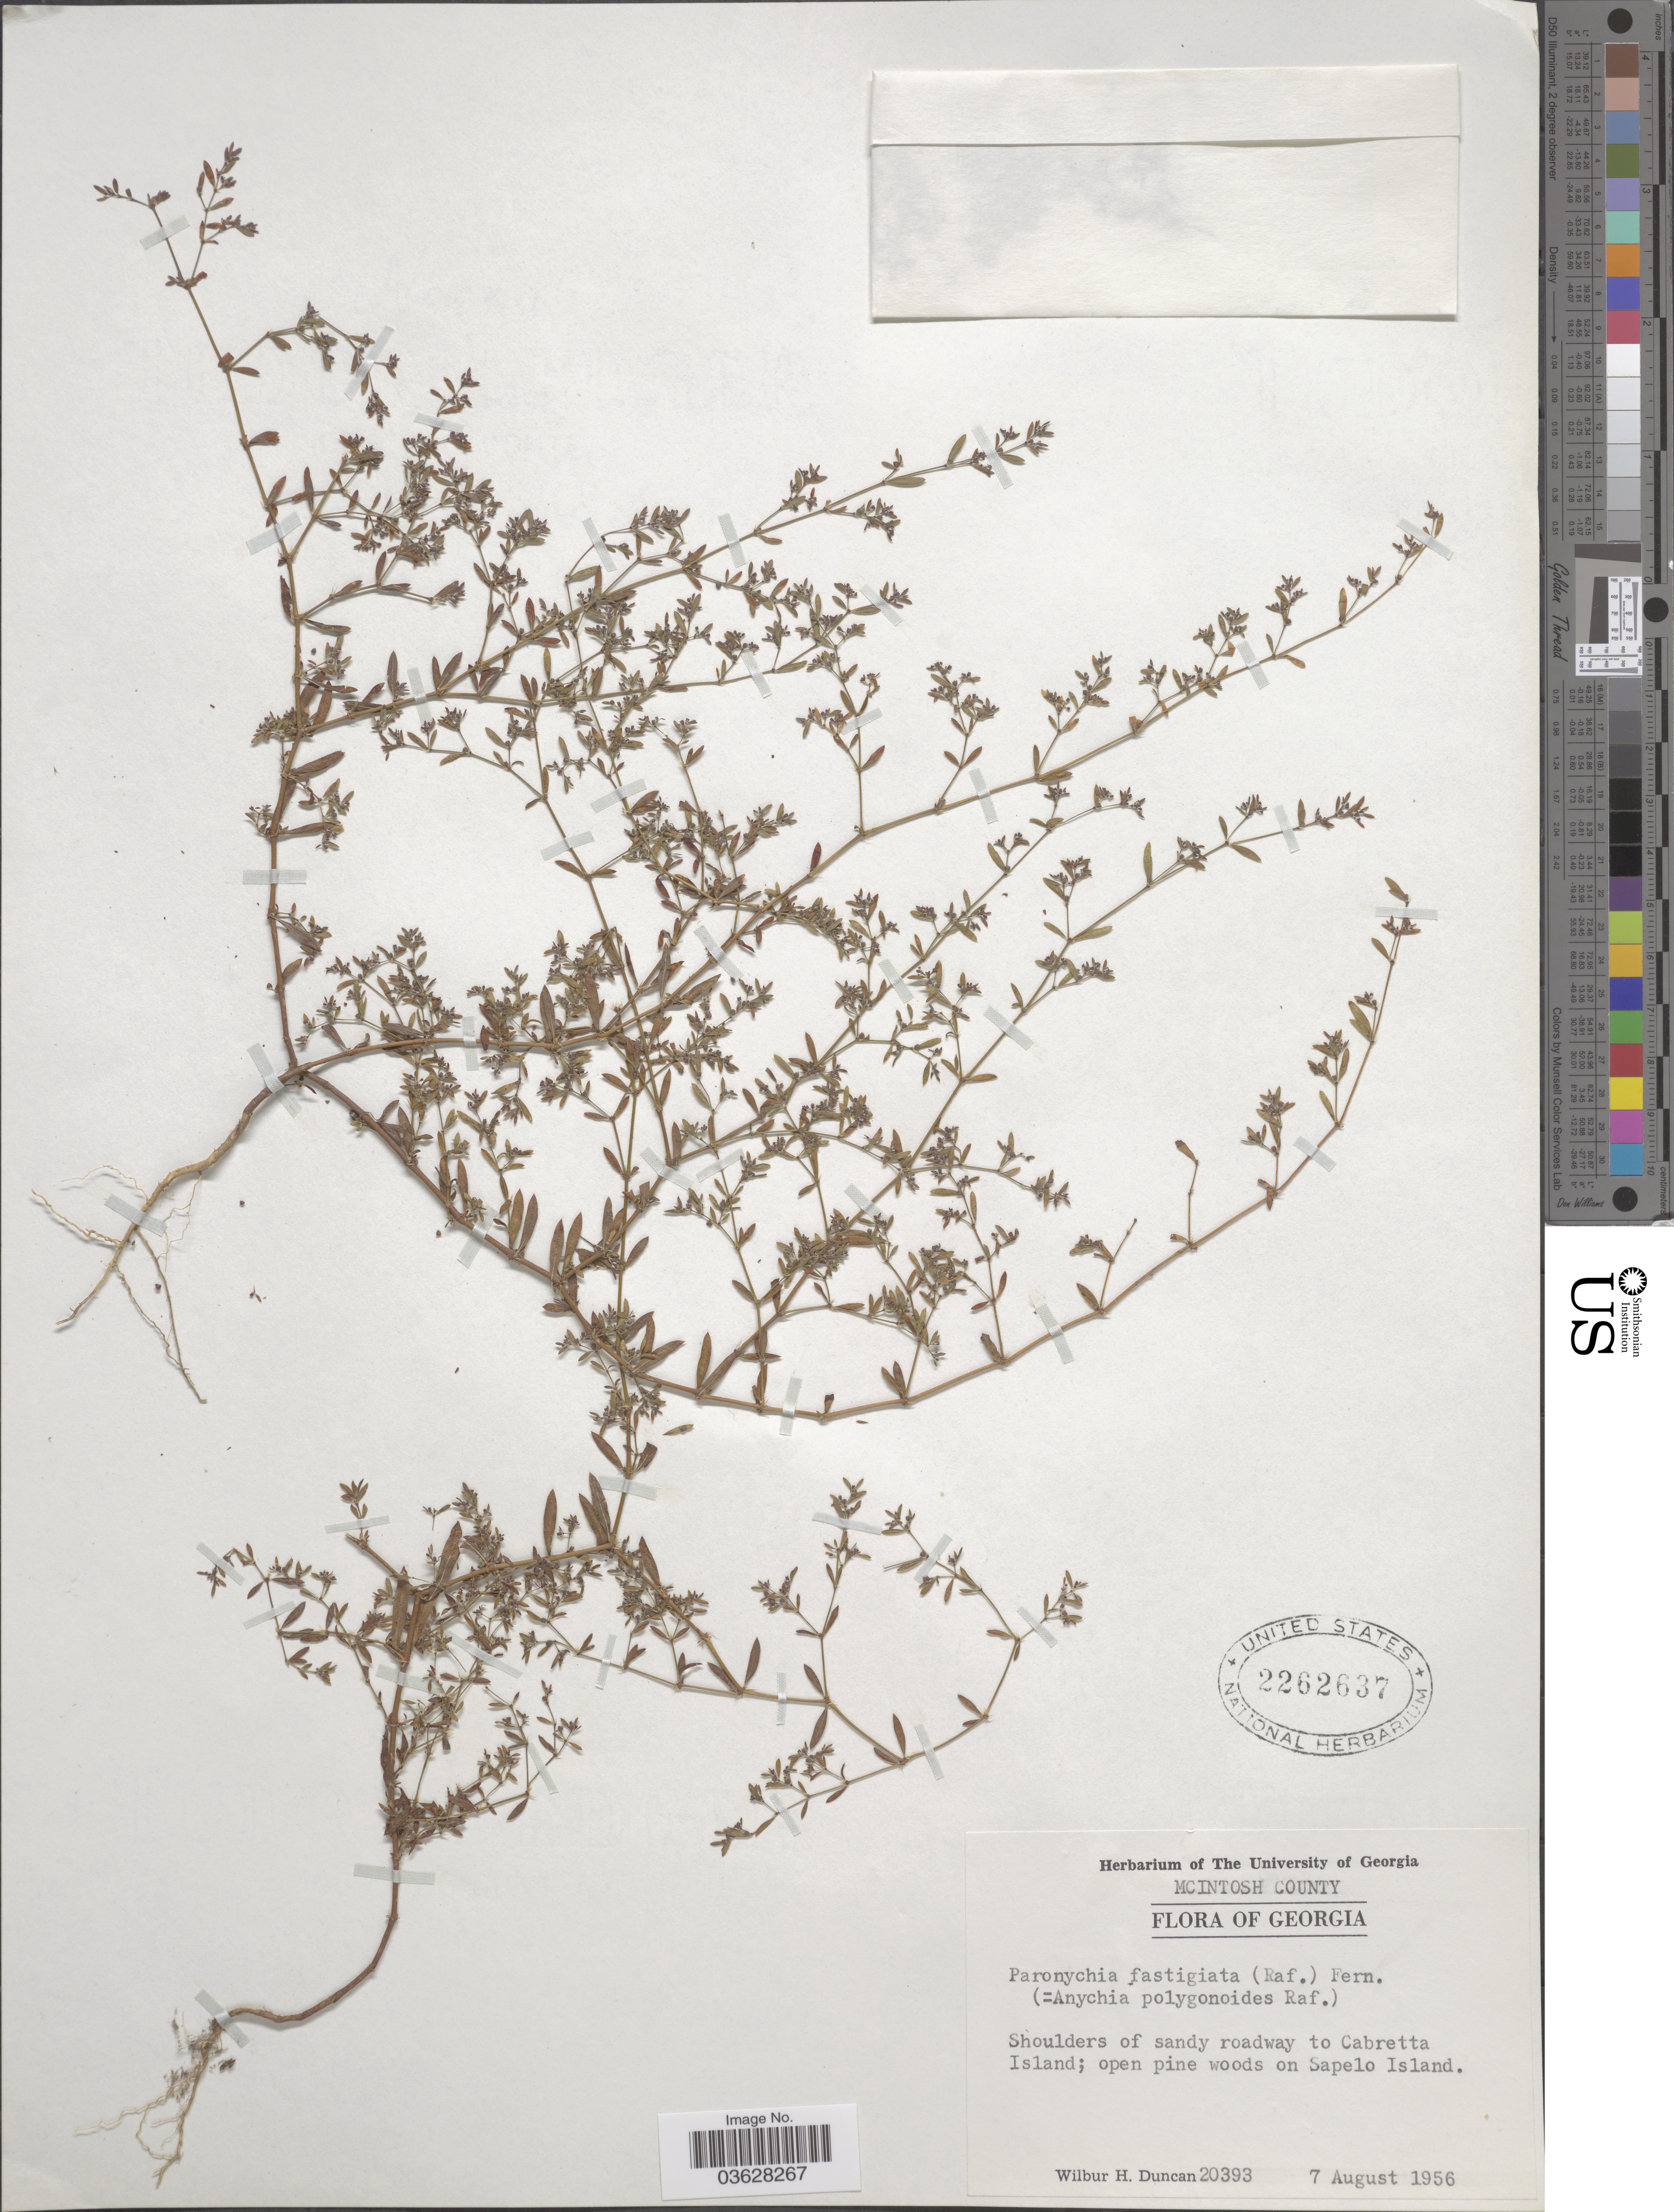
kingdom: Plantae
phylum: Tracheophyta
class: Magnoliopsida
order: Caryophyllales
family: Caryophyllaceae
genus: Paronychia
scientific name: Paronychia fastigiata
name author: (Raf.) Fernald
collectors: W. H. Duncan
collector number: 20393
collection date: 1956-08-07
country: United States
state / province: Georgia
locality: McIntosh County. Shoulders of sandy roadway to Cabretta Island; open pine woods on Sapelo Island.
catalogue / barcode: US 2262637